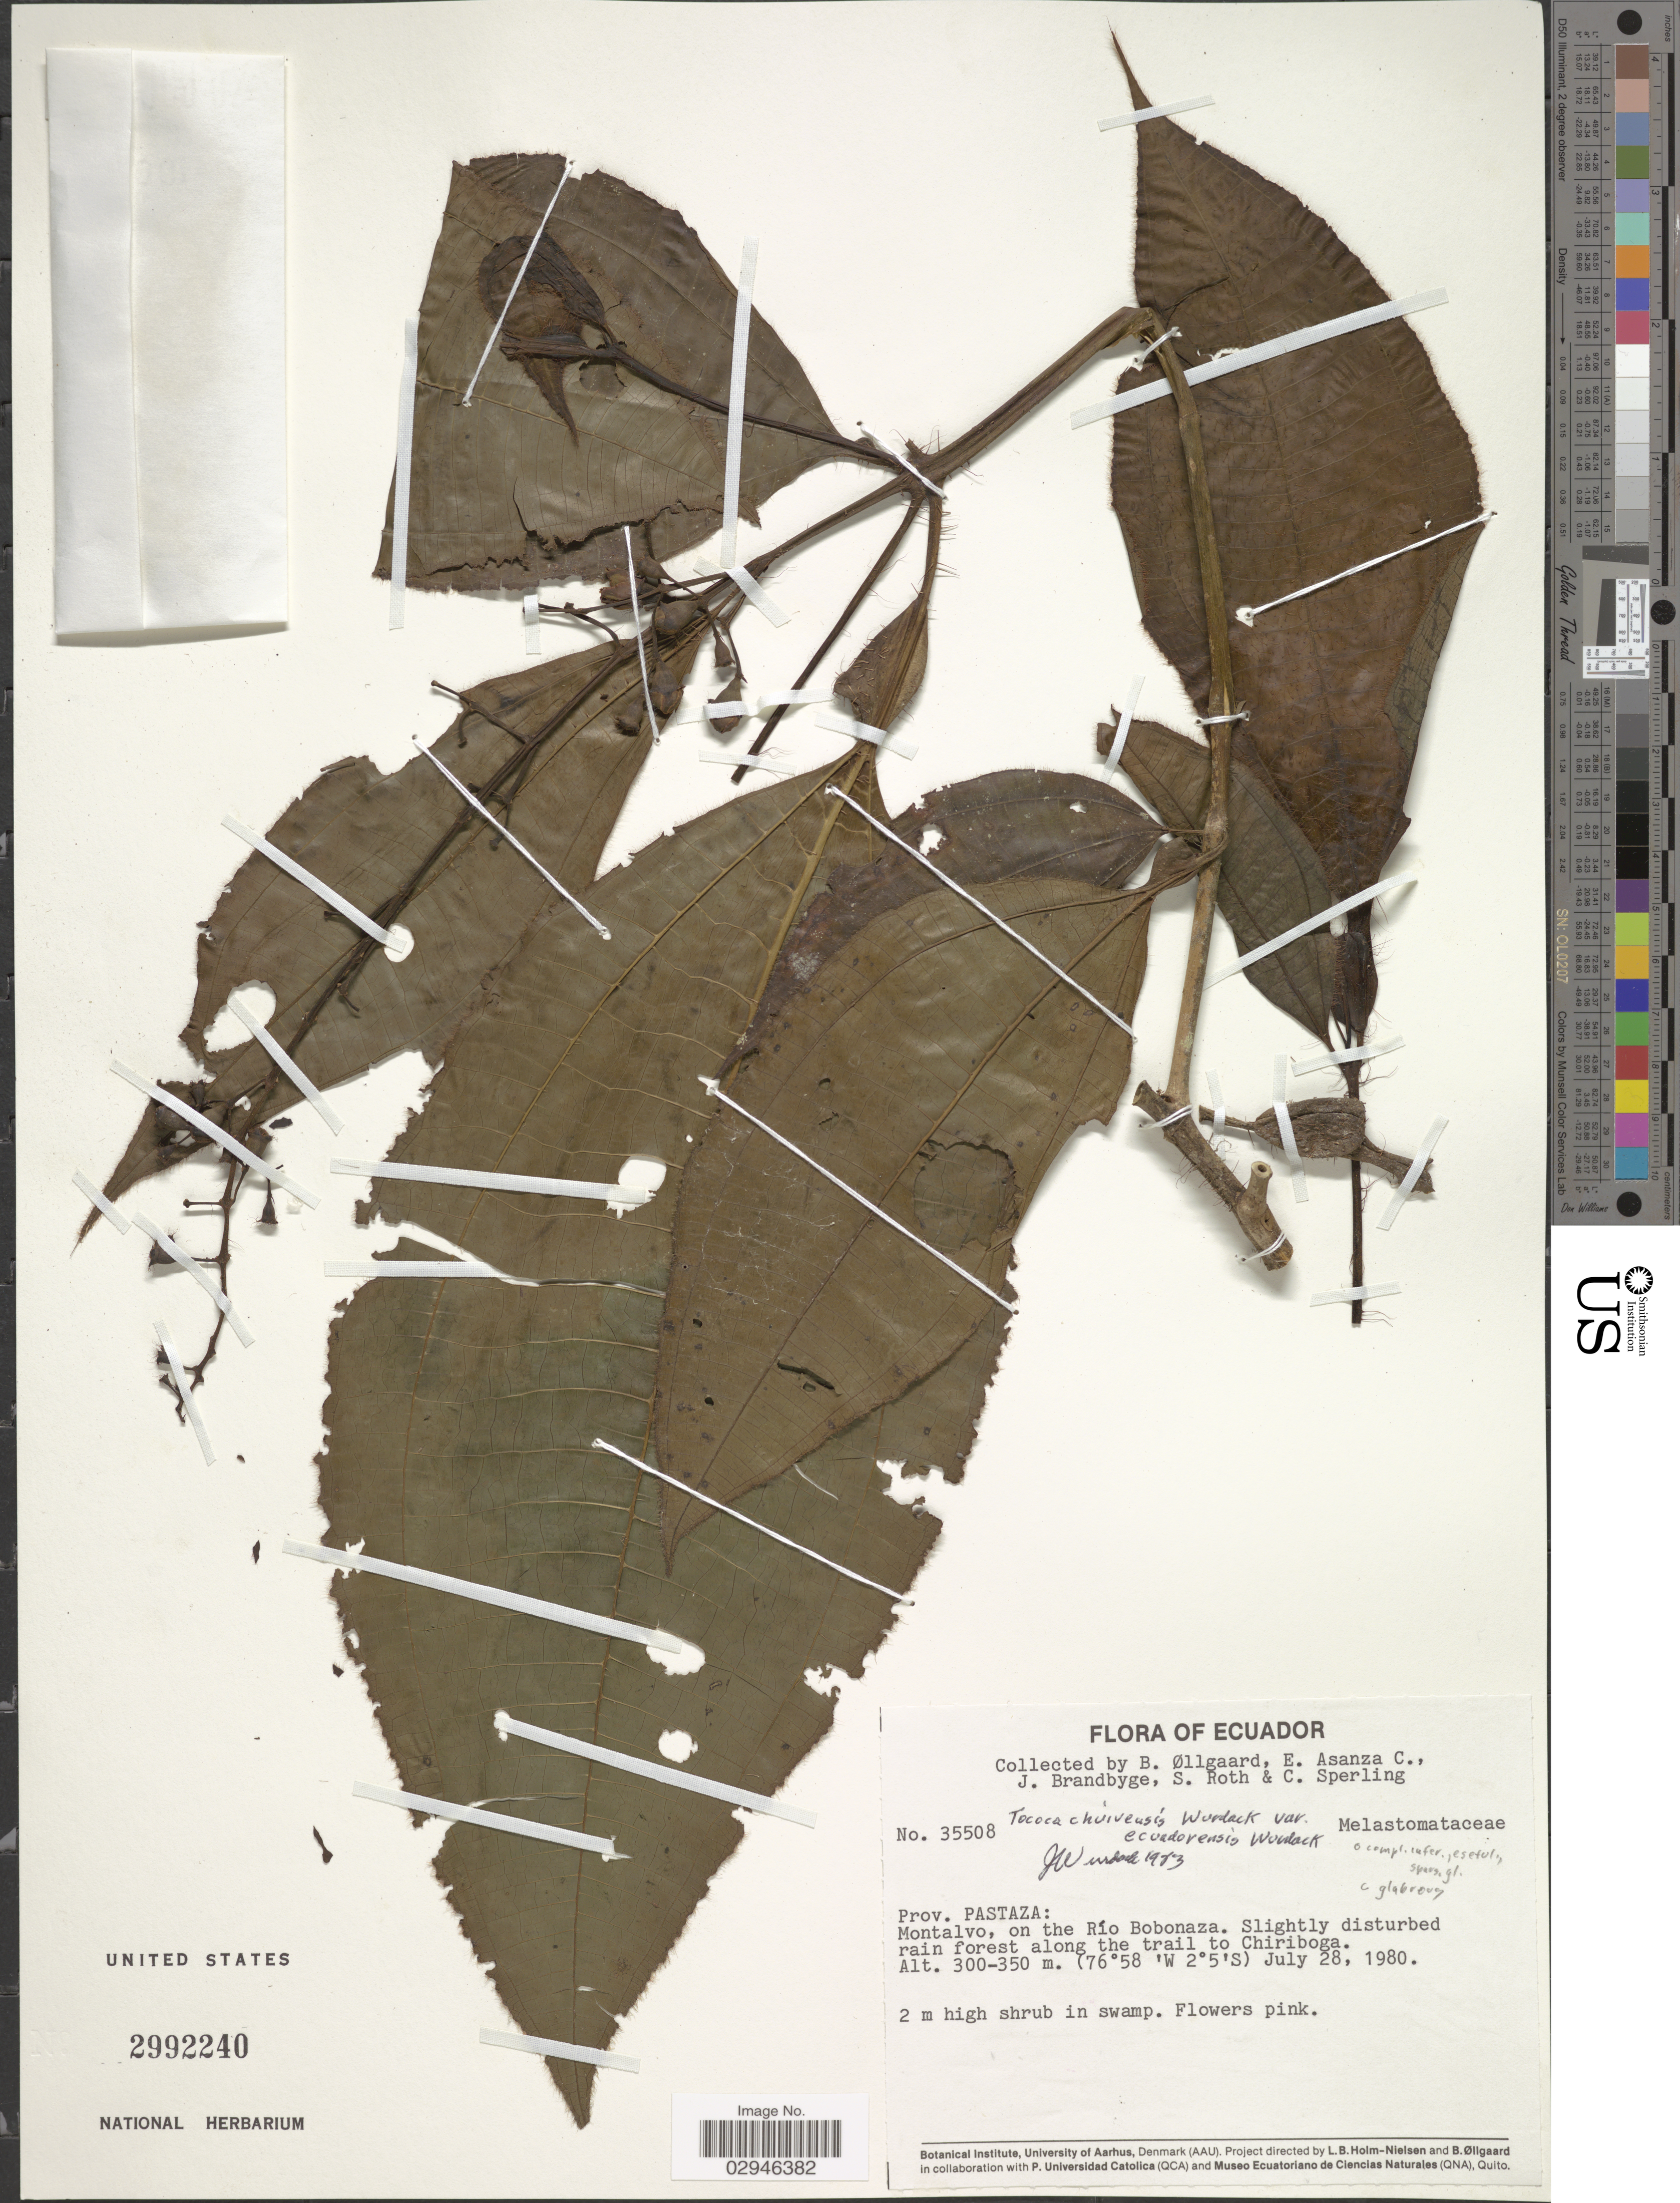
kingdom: Plantae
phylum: Tracheophyta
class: Magnoliopsida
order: Myrtales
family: Melastomataceae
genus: Tococa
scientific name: Tococa chuivensis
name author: Wurdack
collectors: B. Øllgaard, E. Asanza C., J. Brandbyge, S. Roth & C. Sperling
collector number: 35508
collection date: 1980-07-28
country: Ecuador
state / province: Pastaza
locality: Montalvo, on the Río Bobonaza, Slightly disturbed rain forest along the trail to Chiriboga.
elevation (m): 300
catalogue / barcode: US 2992240